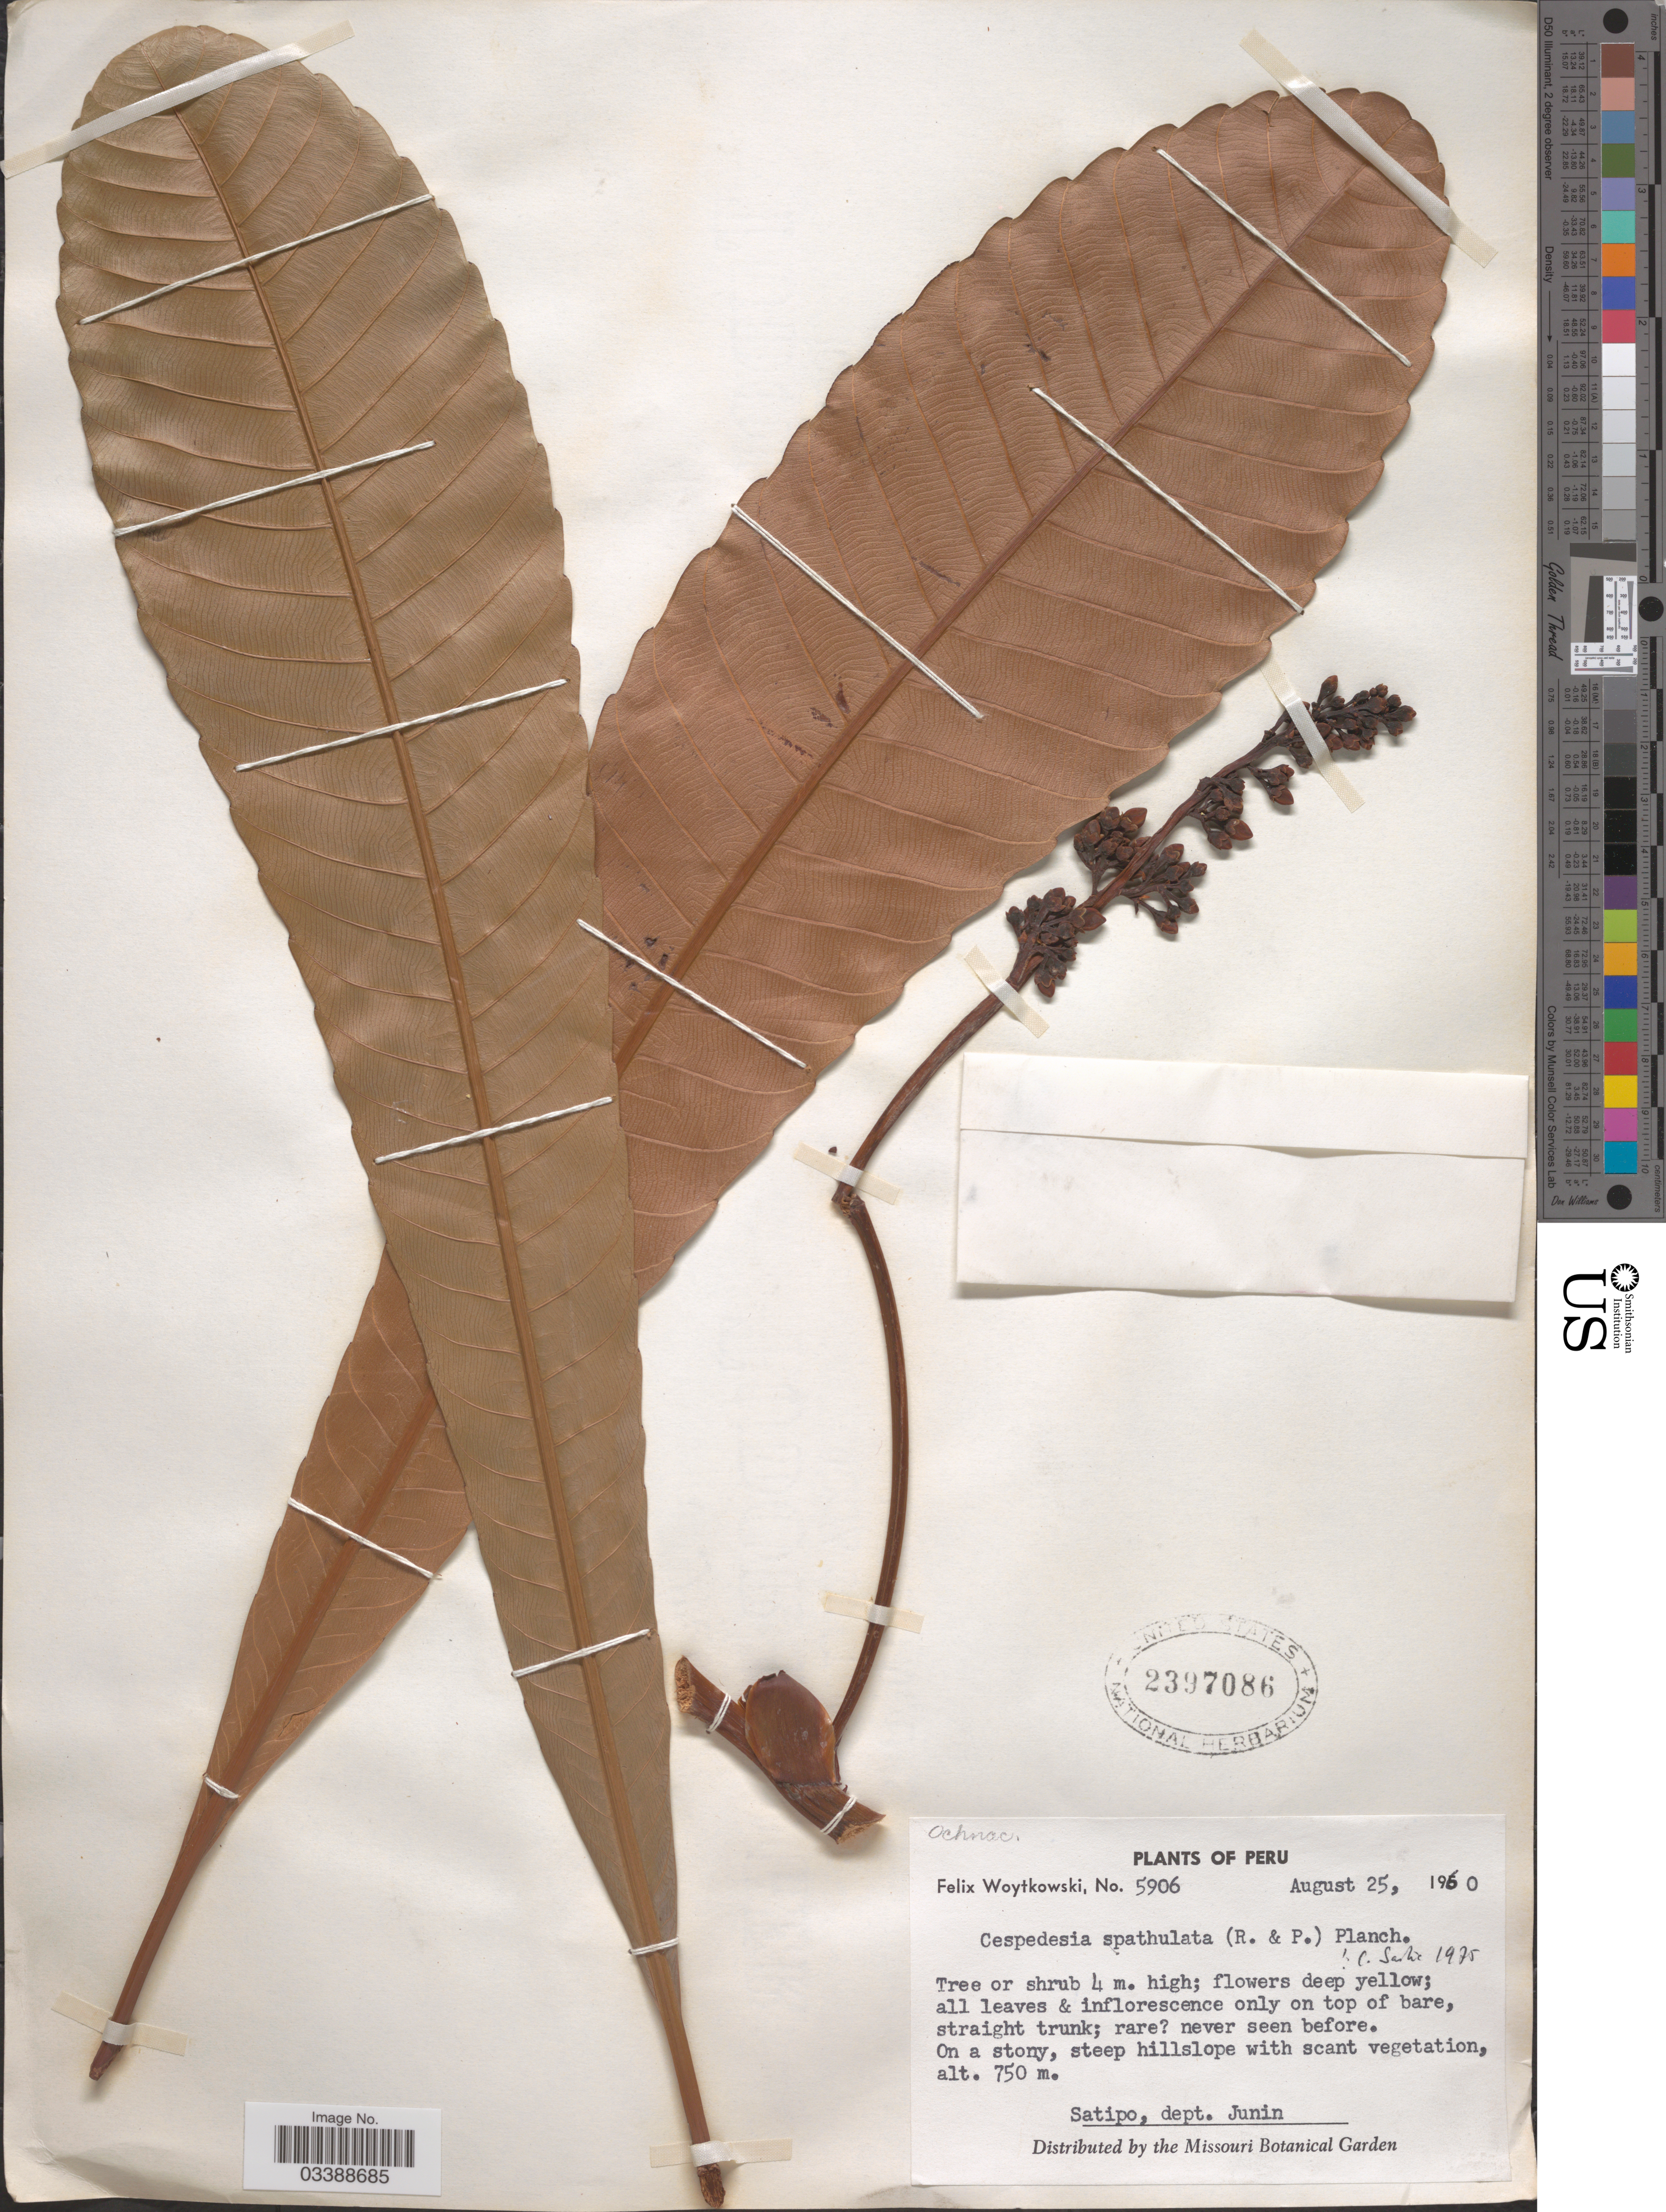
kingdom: Plantae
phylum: Tracheophyta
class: Magnoliopsida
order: Malpighiales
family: Ochnaceae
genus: Cespedesia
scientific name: Cespedesia spathulata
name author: (Ruiz & Pav.) Planch.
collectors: F. Woytkowski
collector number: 5906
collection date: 1960-08-25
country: Peru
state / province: Junín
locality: Satipo, dept. Junin.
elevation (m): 750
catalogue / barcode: US 2397086